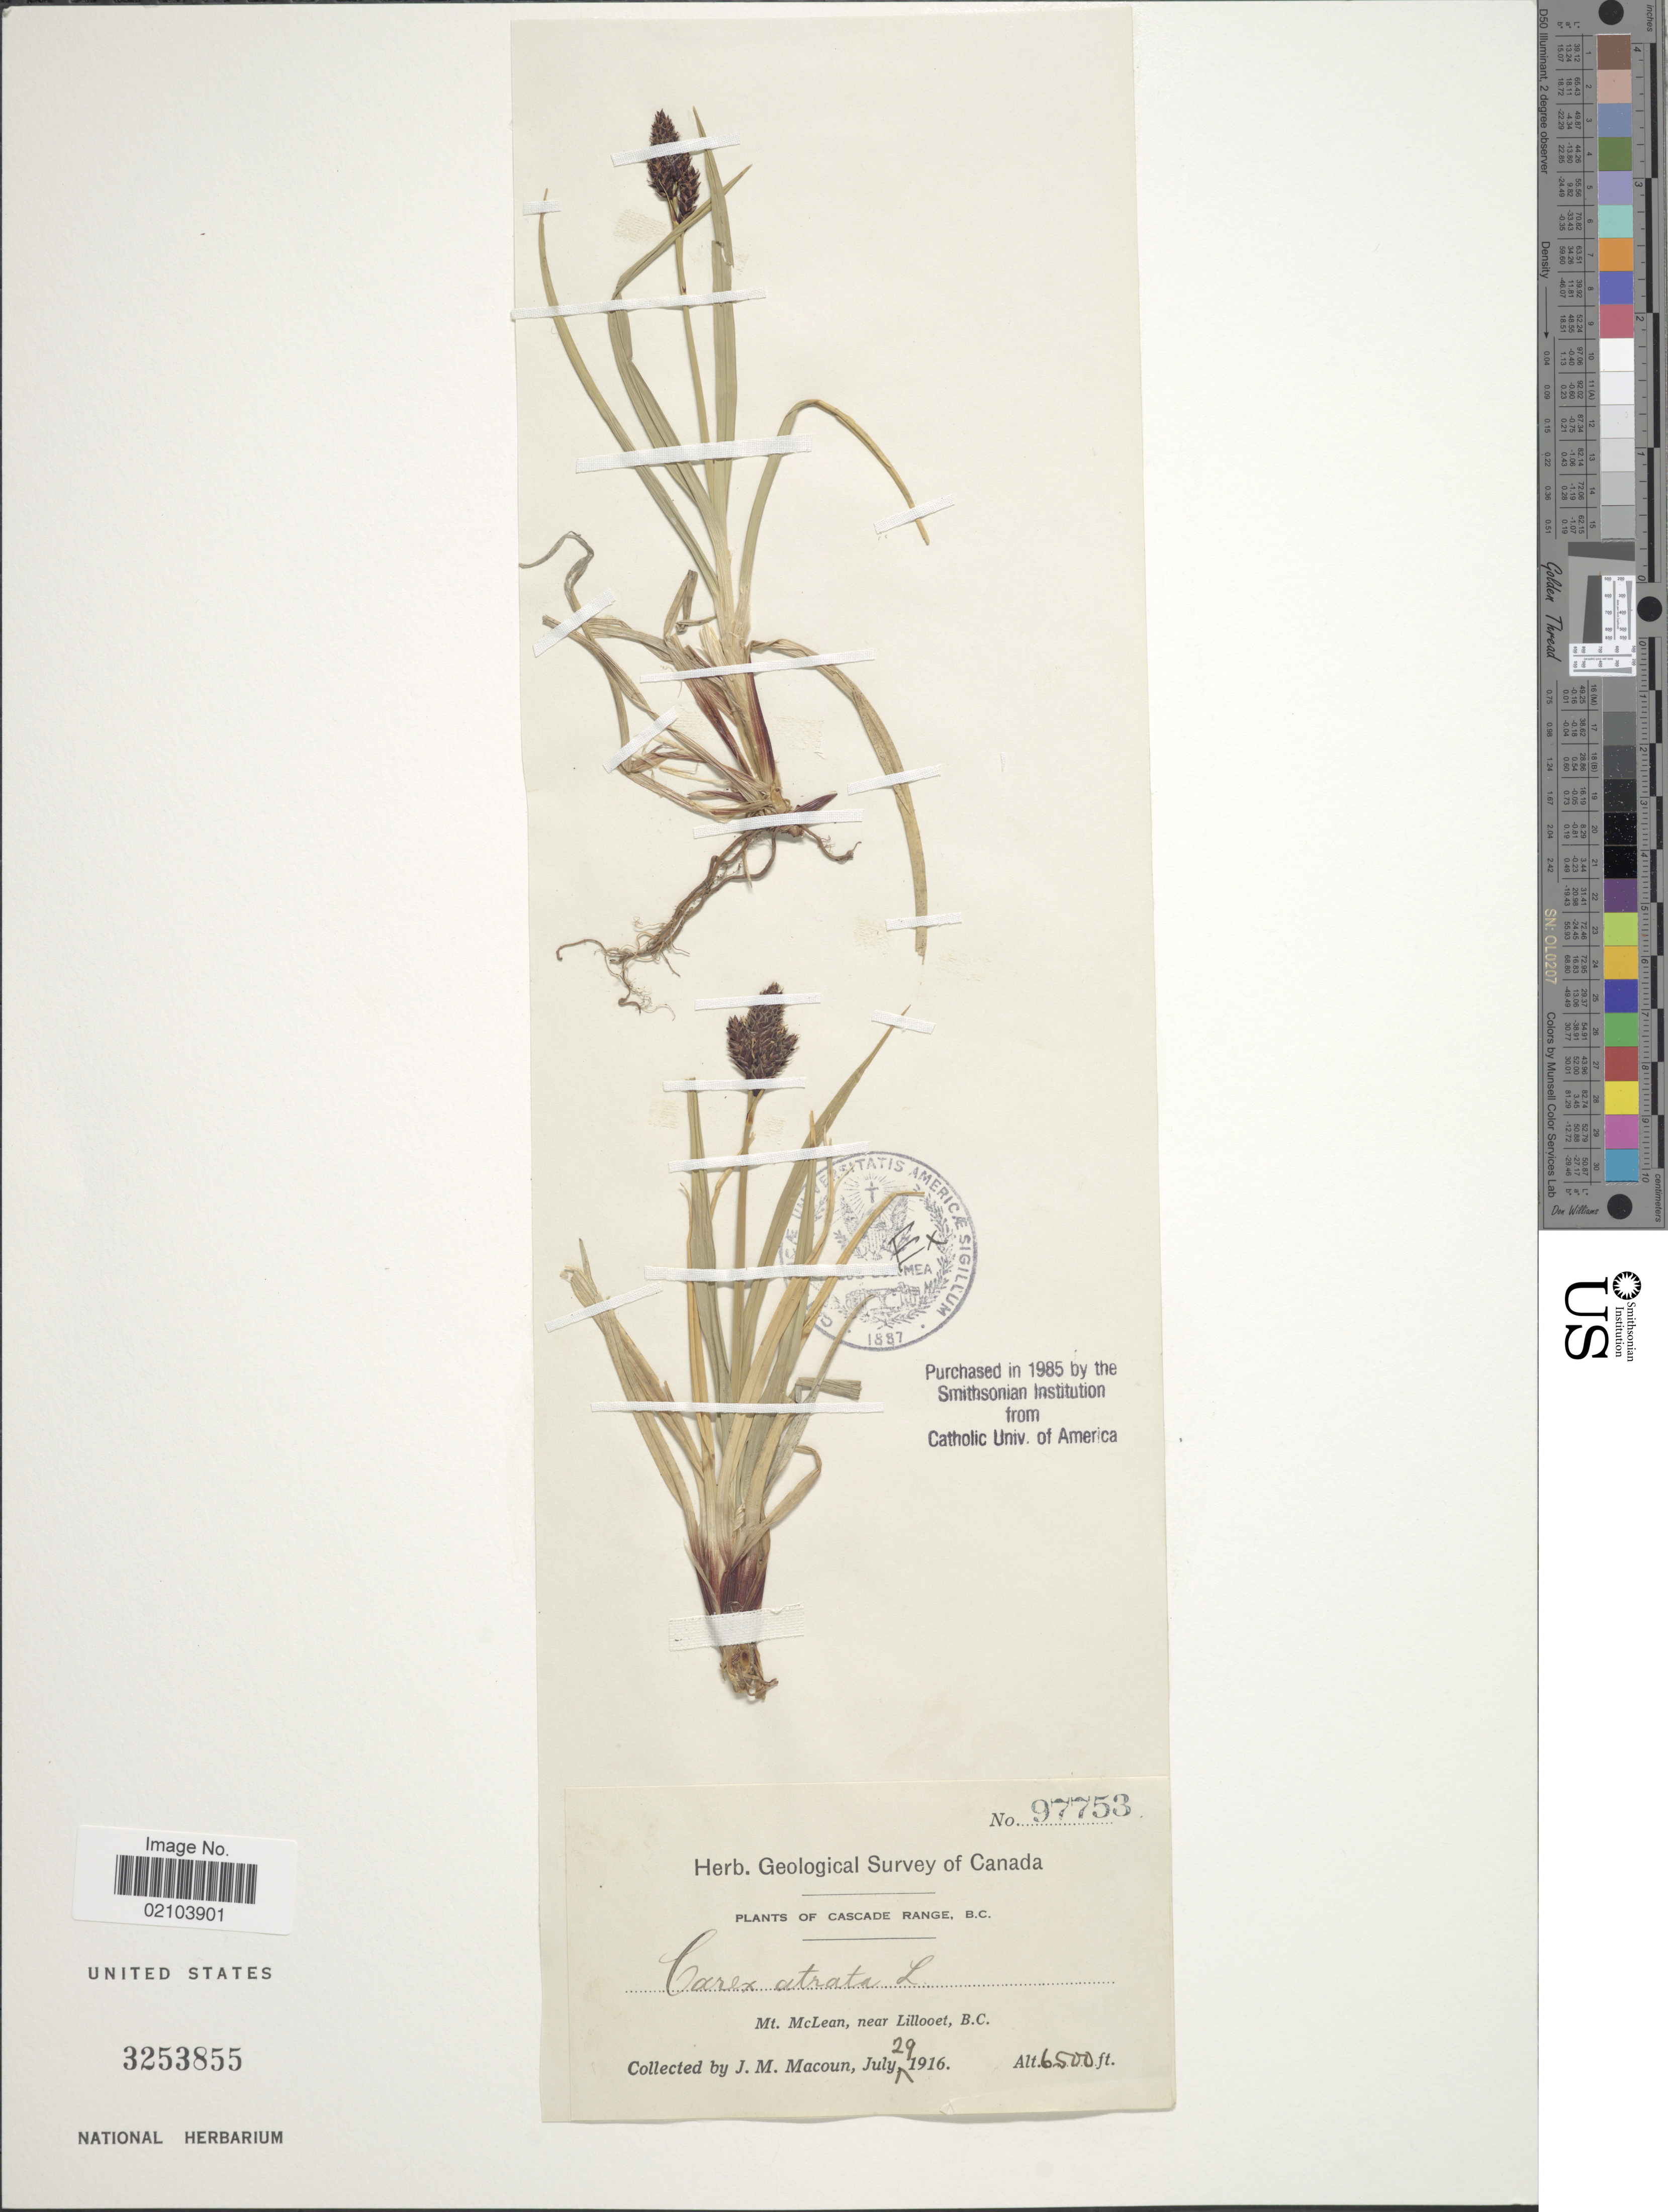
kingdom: Plantae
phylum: Tracheophyta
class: Liliopsida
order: Poales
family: Cyperaceae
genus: Carex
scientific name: Carex atrata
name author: L.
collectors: J. M. Macoun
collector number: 97753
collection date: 1916-07-29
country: Canada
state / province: British Columbia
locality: Cascade Range. Mt. McLean, near Lillooet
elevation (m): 1981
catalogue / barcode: US 3253855